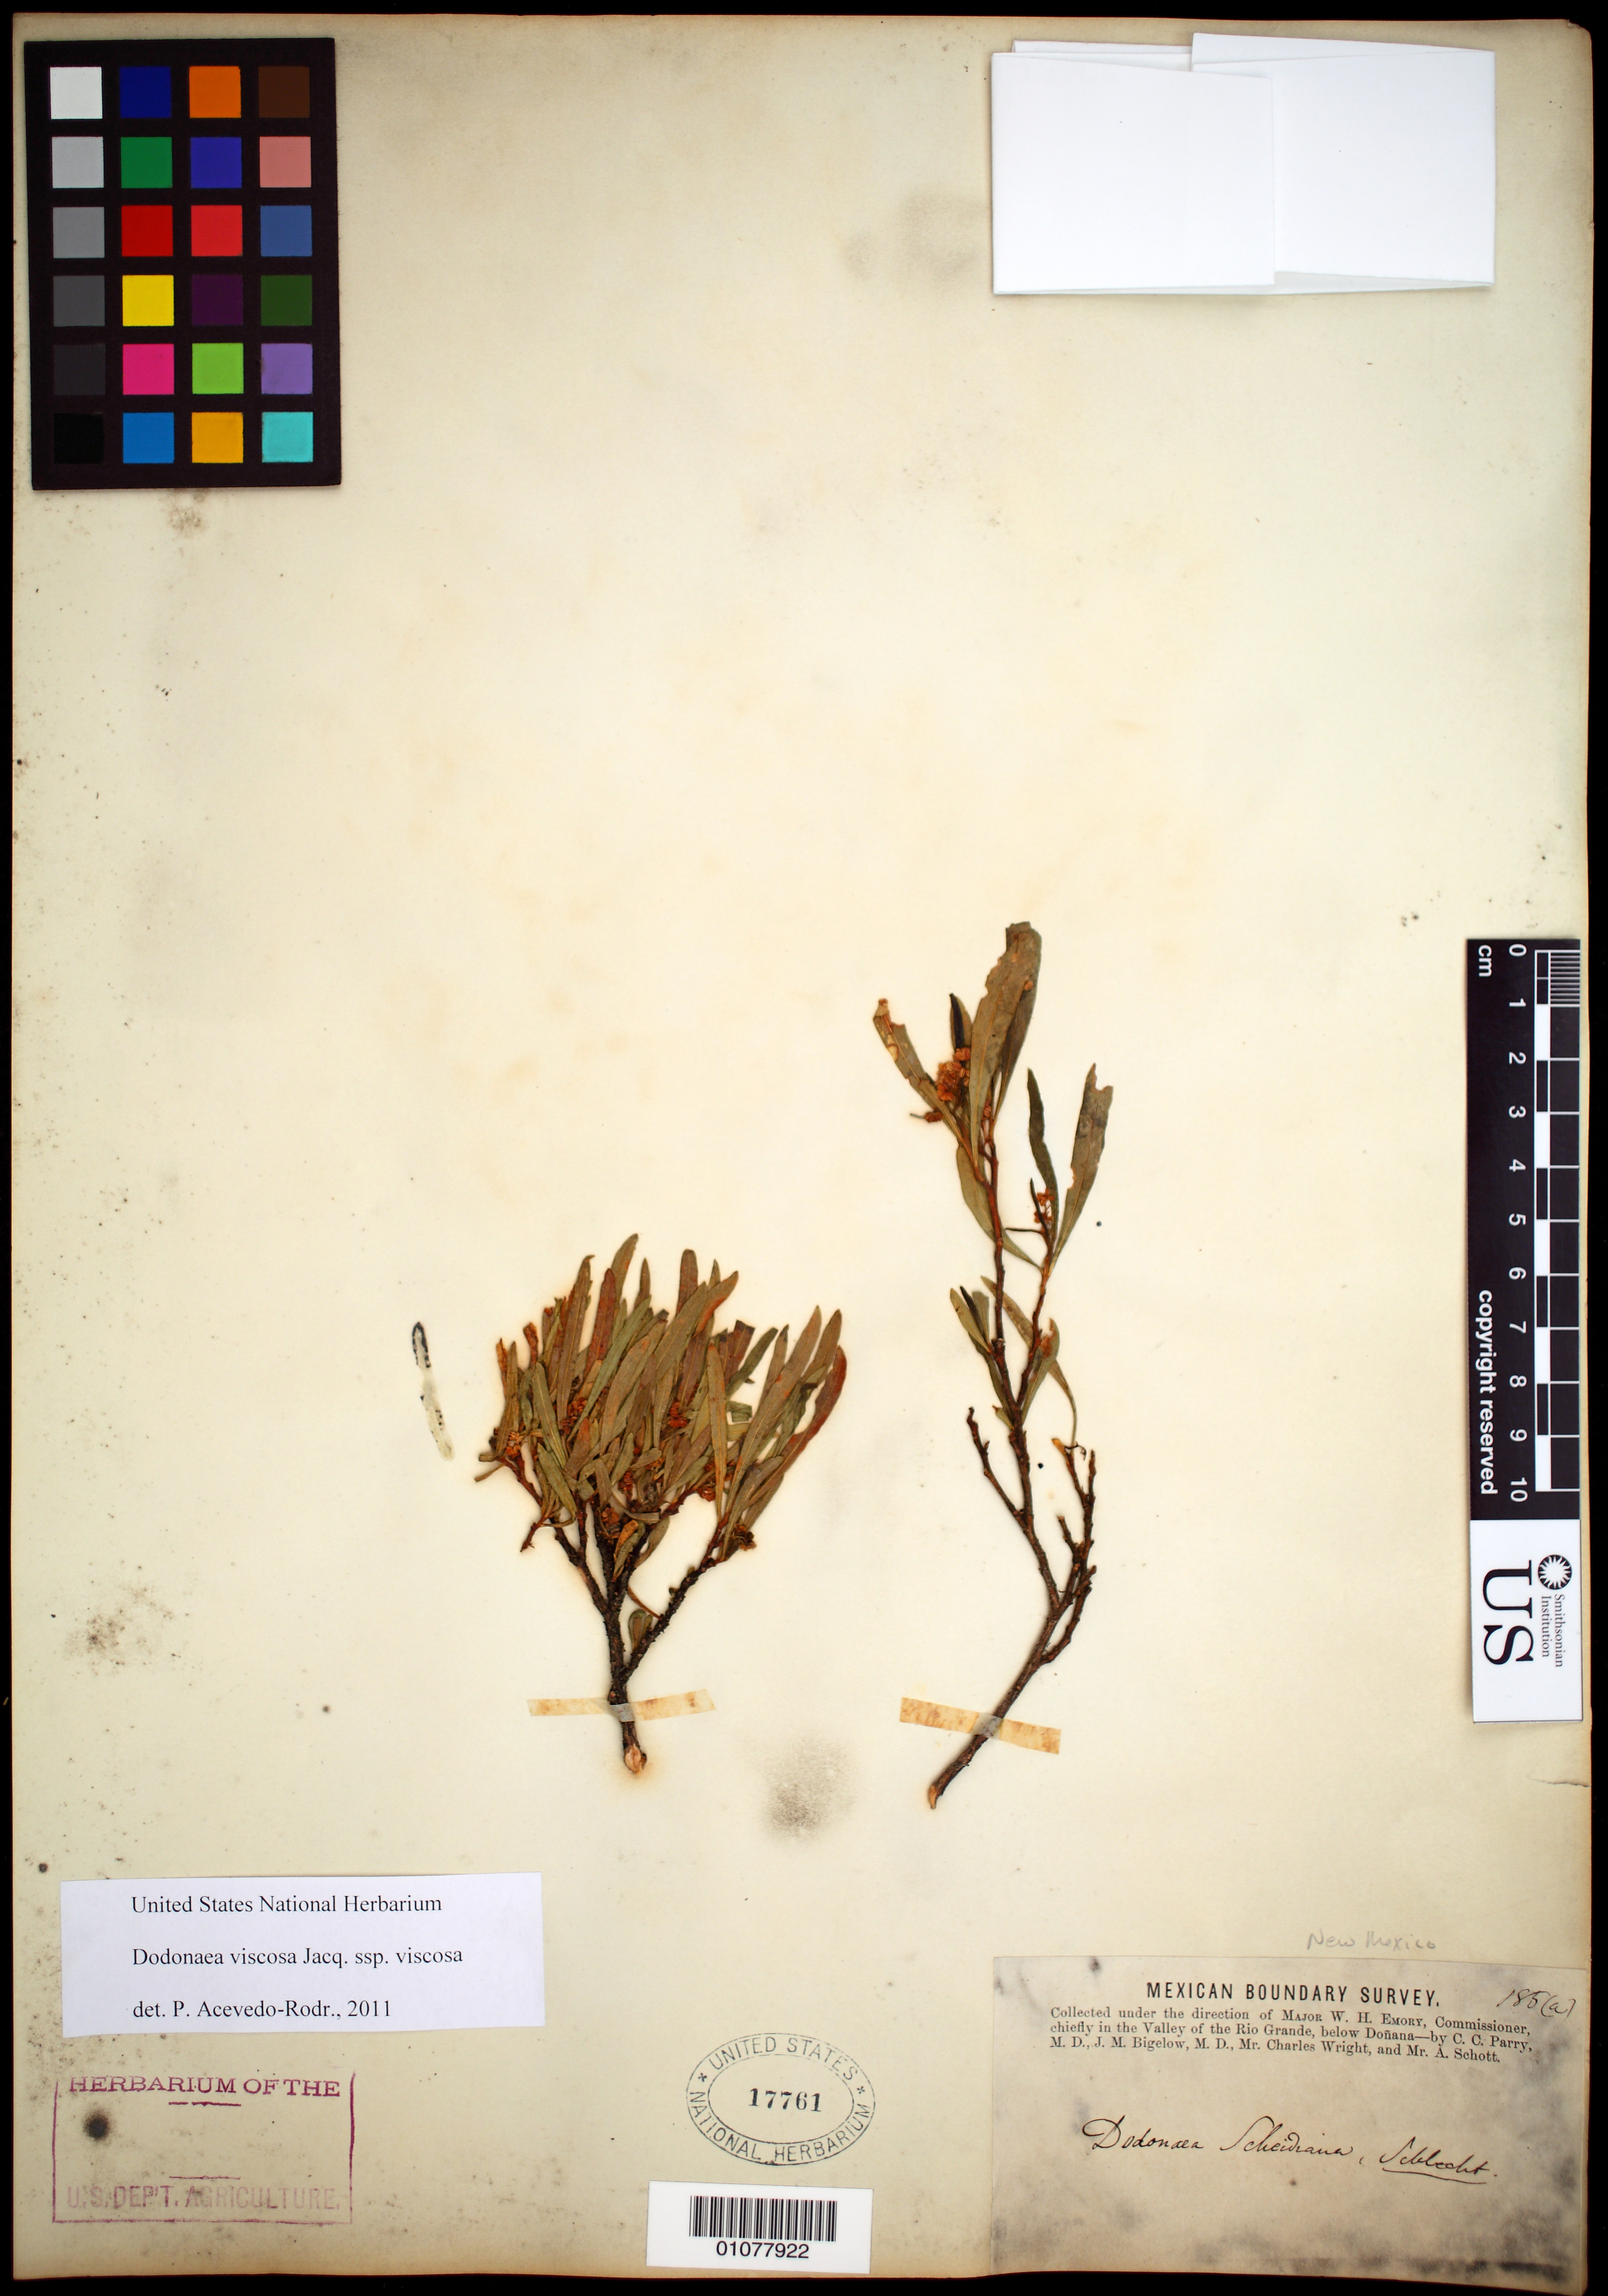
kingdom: Plantae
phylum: Tracheophyta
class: Magnoliopsida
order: Sapindales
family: Sapindaceae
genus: Dodonaea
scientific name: Dodonaea angustifolia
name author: L. f.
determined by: Acevedo-Rodríguez, P., (BOT), Smithsonian Institution - National Museum of Natural History (UNITED STATES)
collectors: W. H. Emory, C. C. Parry, J. M. Bigelow, C. Wright & A. C. V. Schott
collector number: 185a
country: United States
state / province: New Mexico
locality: Doñana, below; chiefly in the valley of the Rio Grande.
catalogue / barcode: US 17761